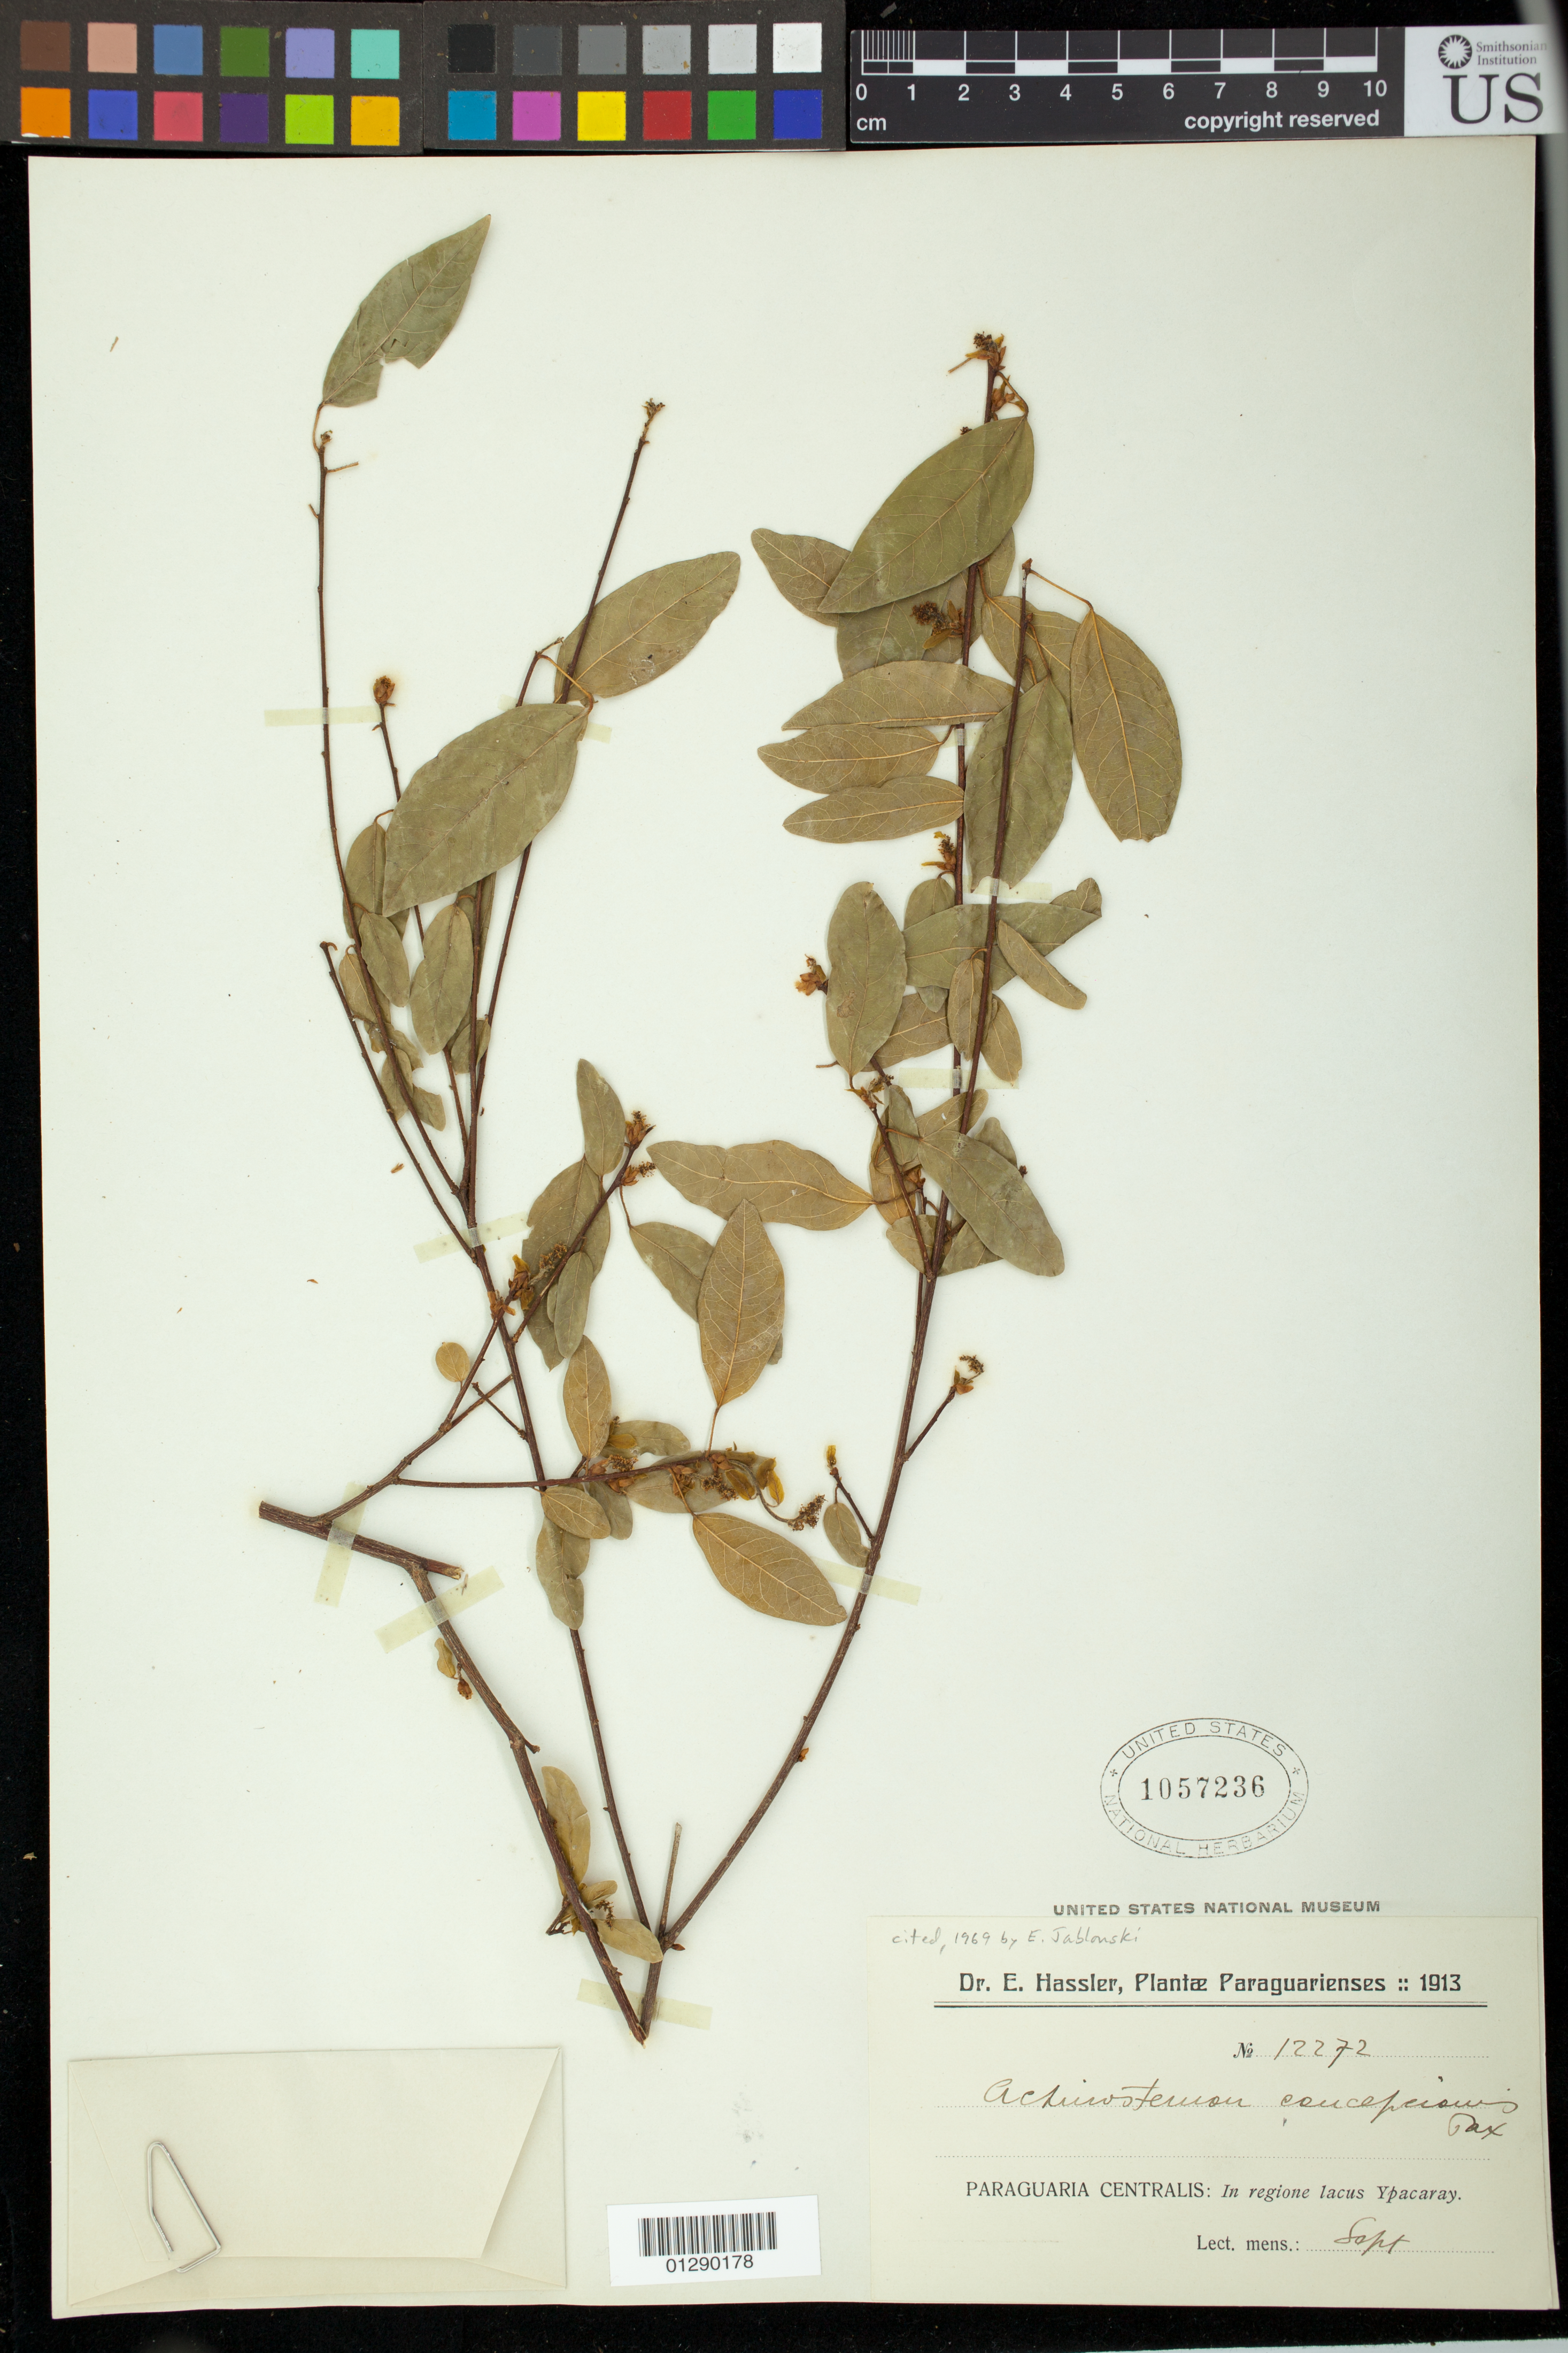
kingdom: Plantae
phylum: Tracheophyta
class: Magnoliopsida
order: Malpighiales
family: Euphorbiaceae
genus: Actinostemon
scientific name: Actinostemon concepcionis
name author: (Chodat & Hassl.) Hochr.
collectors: E. Hassler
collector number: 12272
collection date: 1913-09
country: Paraguay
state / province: Central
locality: In regione lacus Ypacaray.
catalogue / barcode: US 1057236